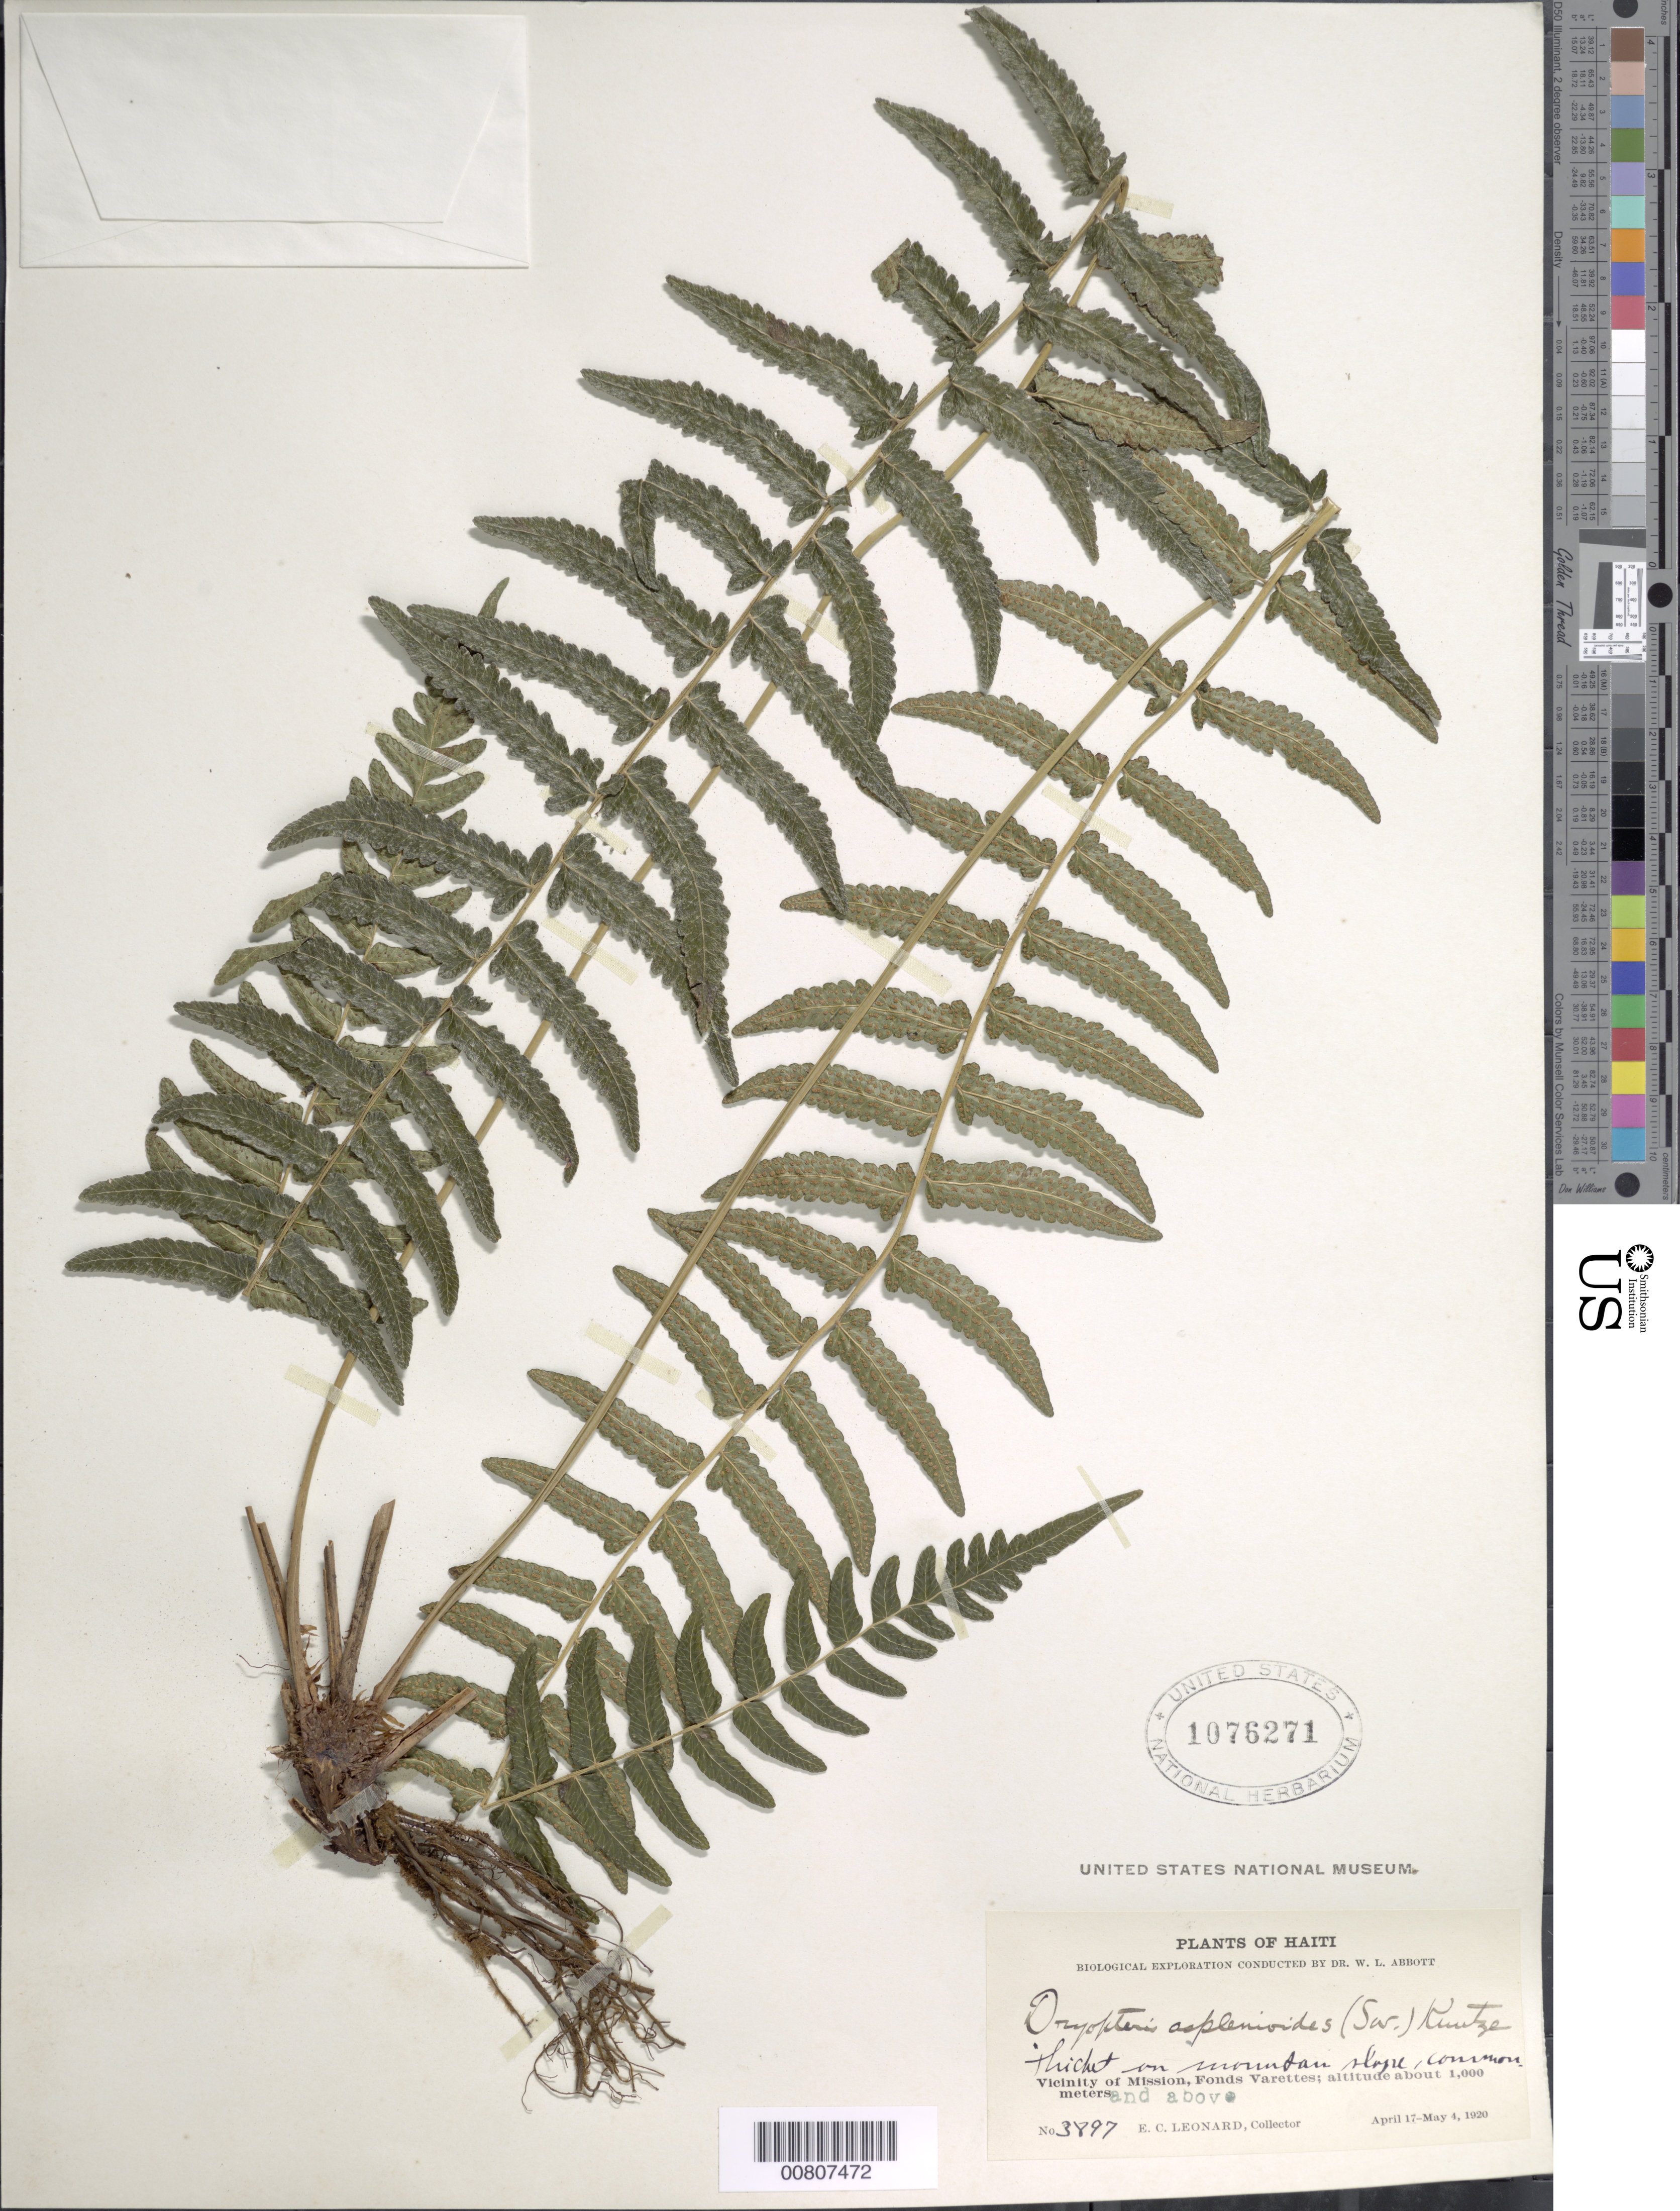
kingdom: Plantae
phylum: Tracheophyta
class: Polypodiopsida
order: Polypodiales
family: Thelypteridaceae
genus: Goniopteris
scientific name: Goniopteris retroflexa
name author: (L.) Pic. Serm.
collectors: E. C. Leonard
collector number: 3897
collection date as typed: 17 Apr 1920 to 04 May 1920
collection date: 1920-04-17/1920-05-04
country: Haiti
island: Hispaniola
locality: Mission vicinity, Fonds Varettes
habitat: Thicket on mountain slope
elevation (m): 1000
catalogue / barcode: US 1076271